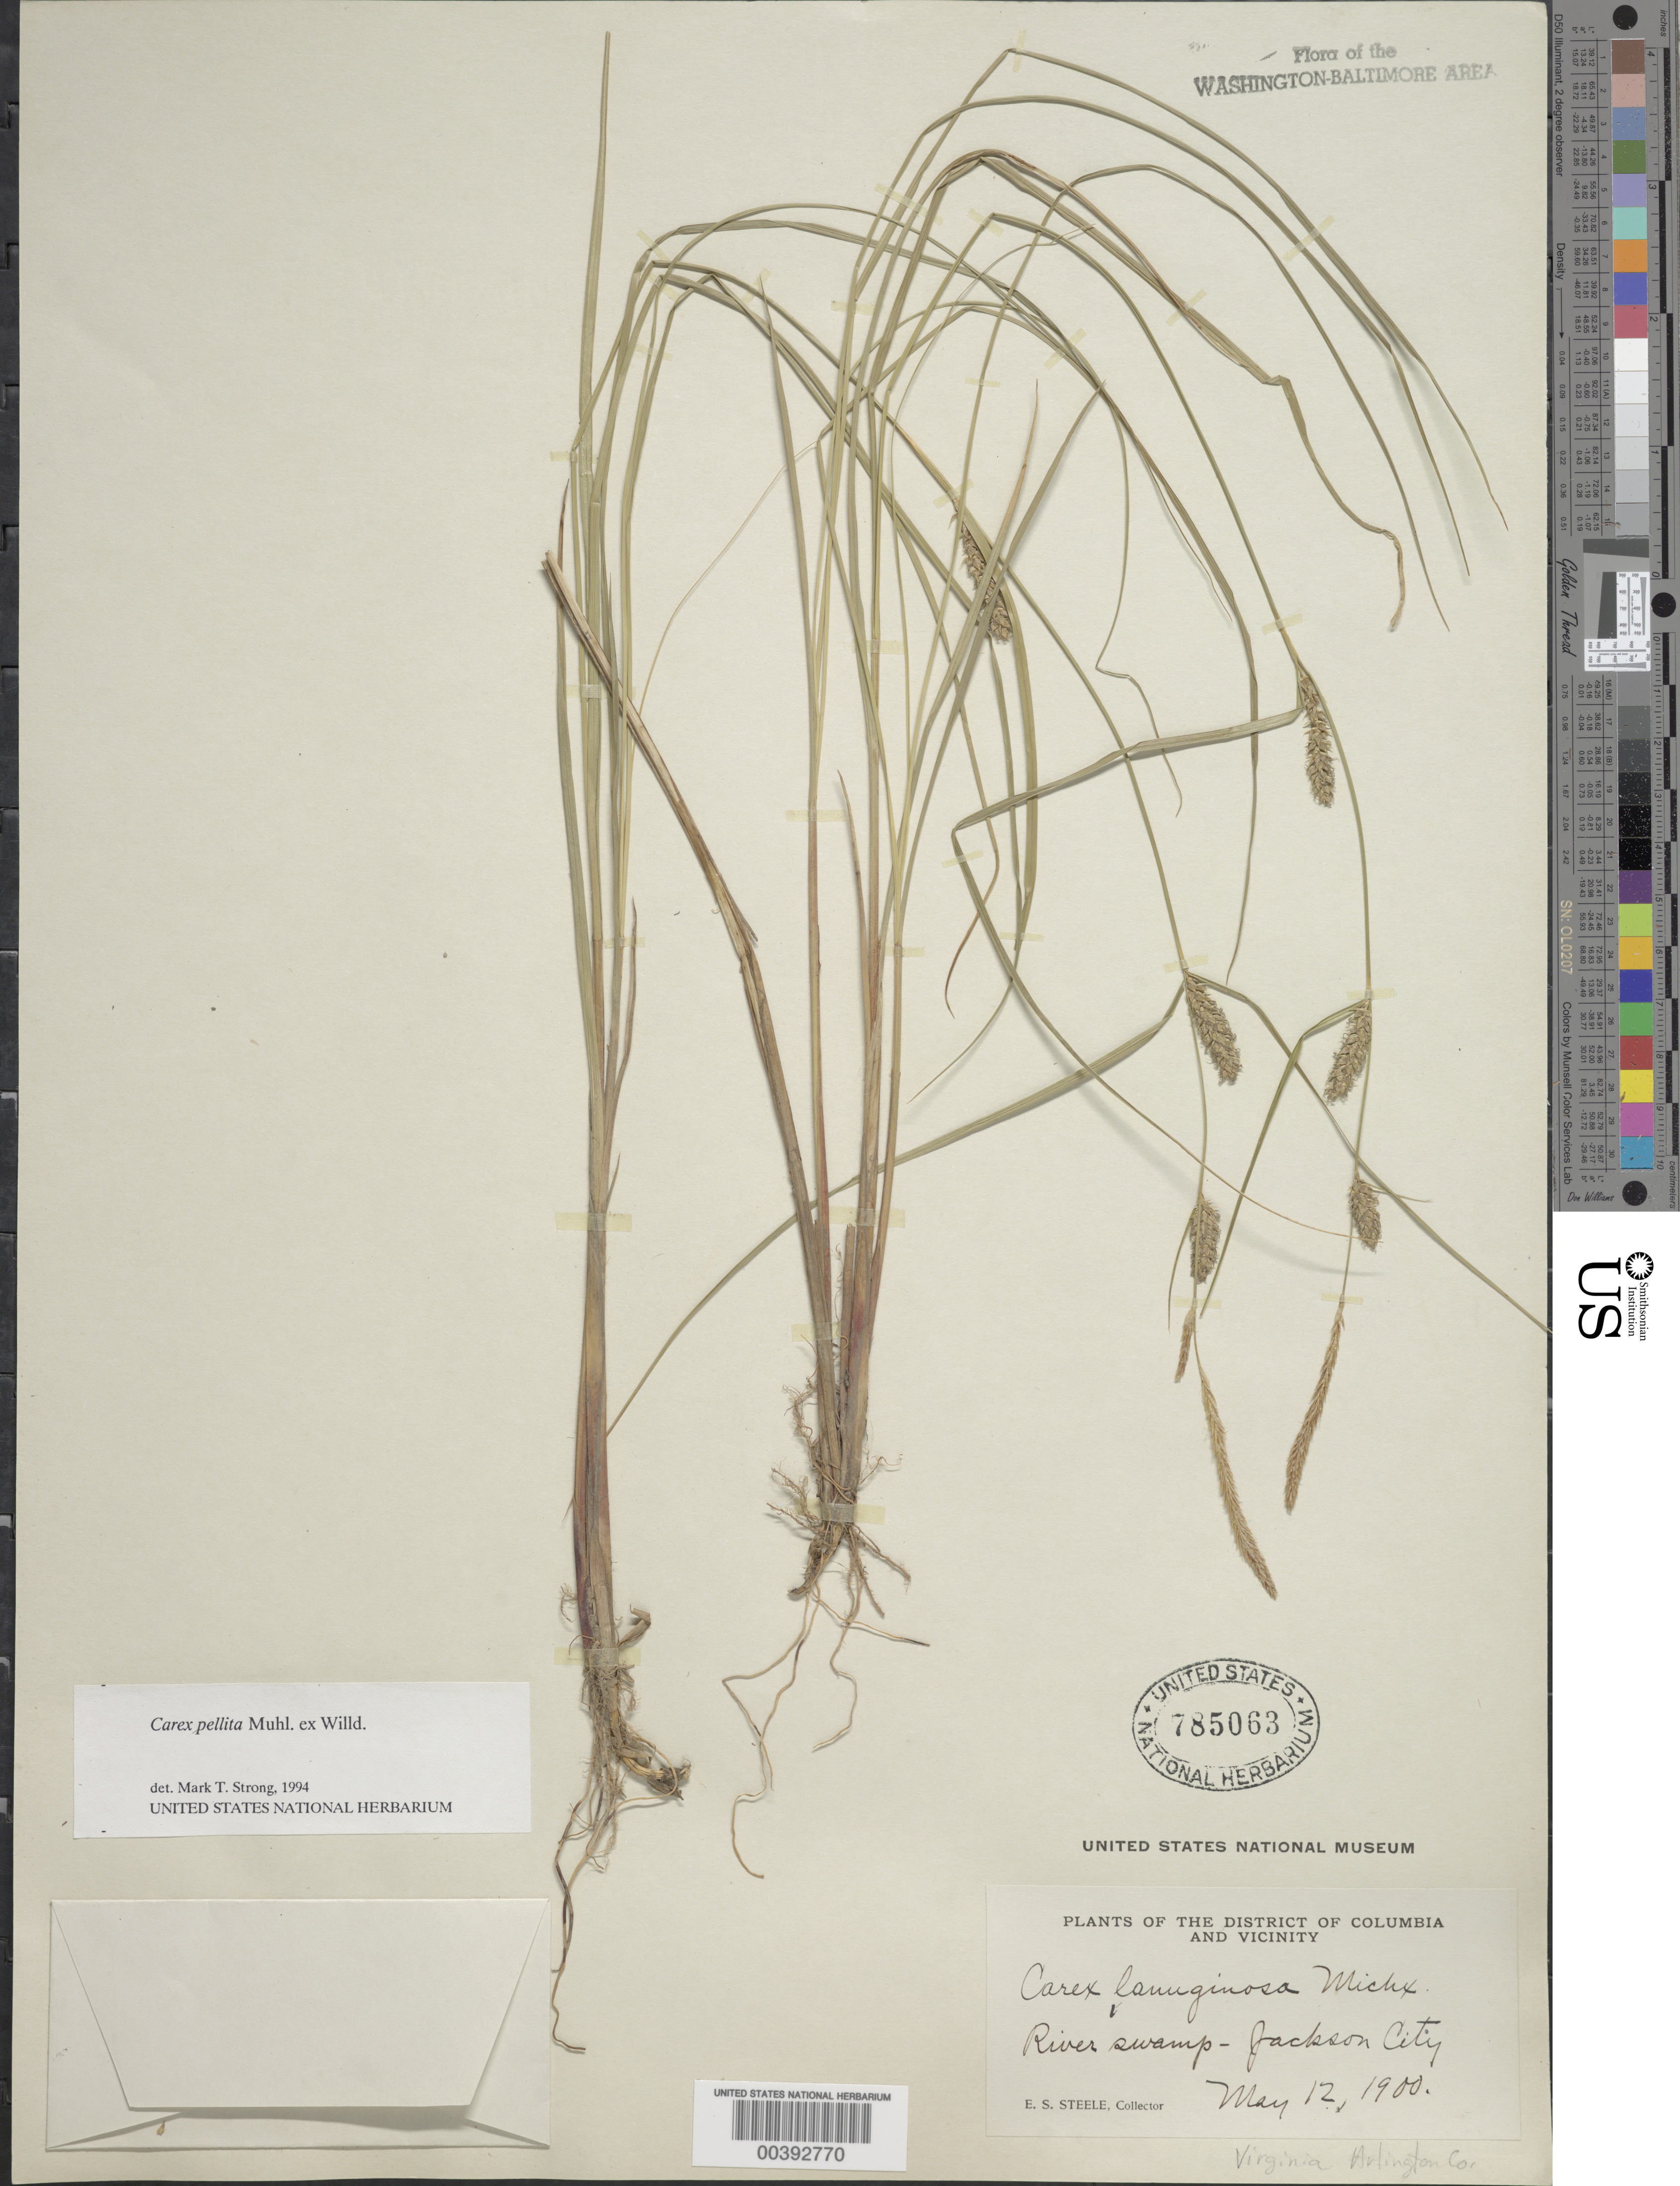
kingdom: Plantae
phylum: Tracheophyta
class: Liliopsida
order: Poales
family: Cyperaceae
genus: Carex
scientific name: Carex pellita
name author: Muhl. ex Willd.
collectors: E. Steele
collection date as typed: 12 May 1900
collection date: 1900-05-12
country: United States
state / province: Virginia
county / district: Arlington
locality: Jackson City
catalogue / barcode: US 785063